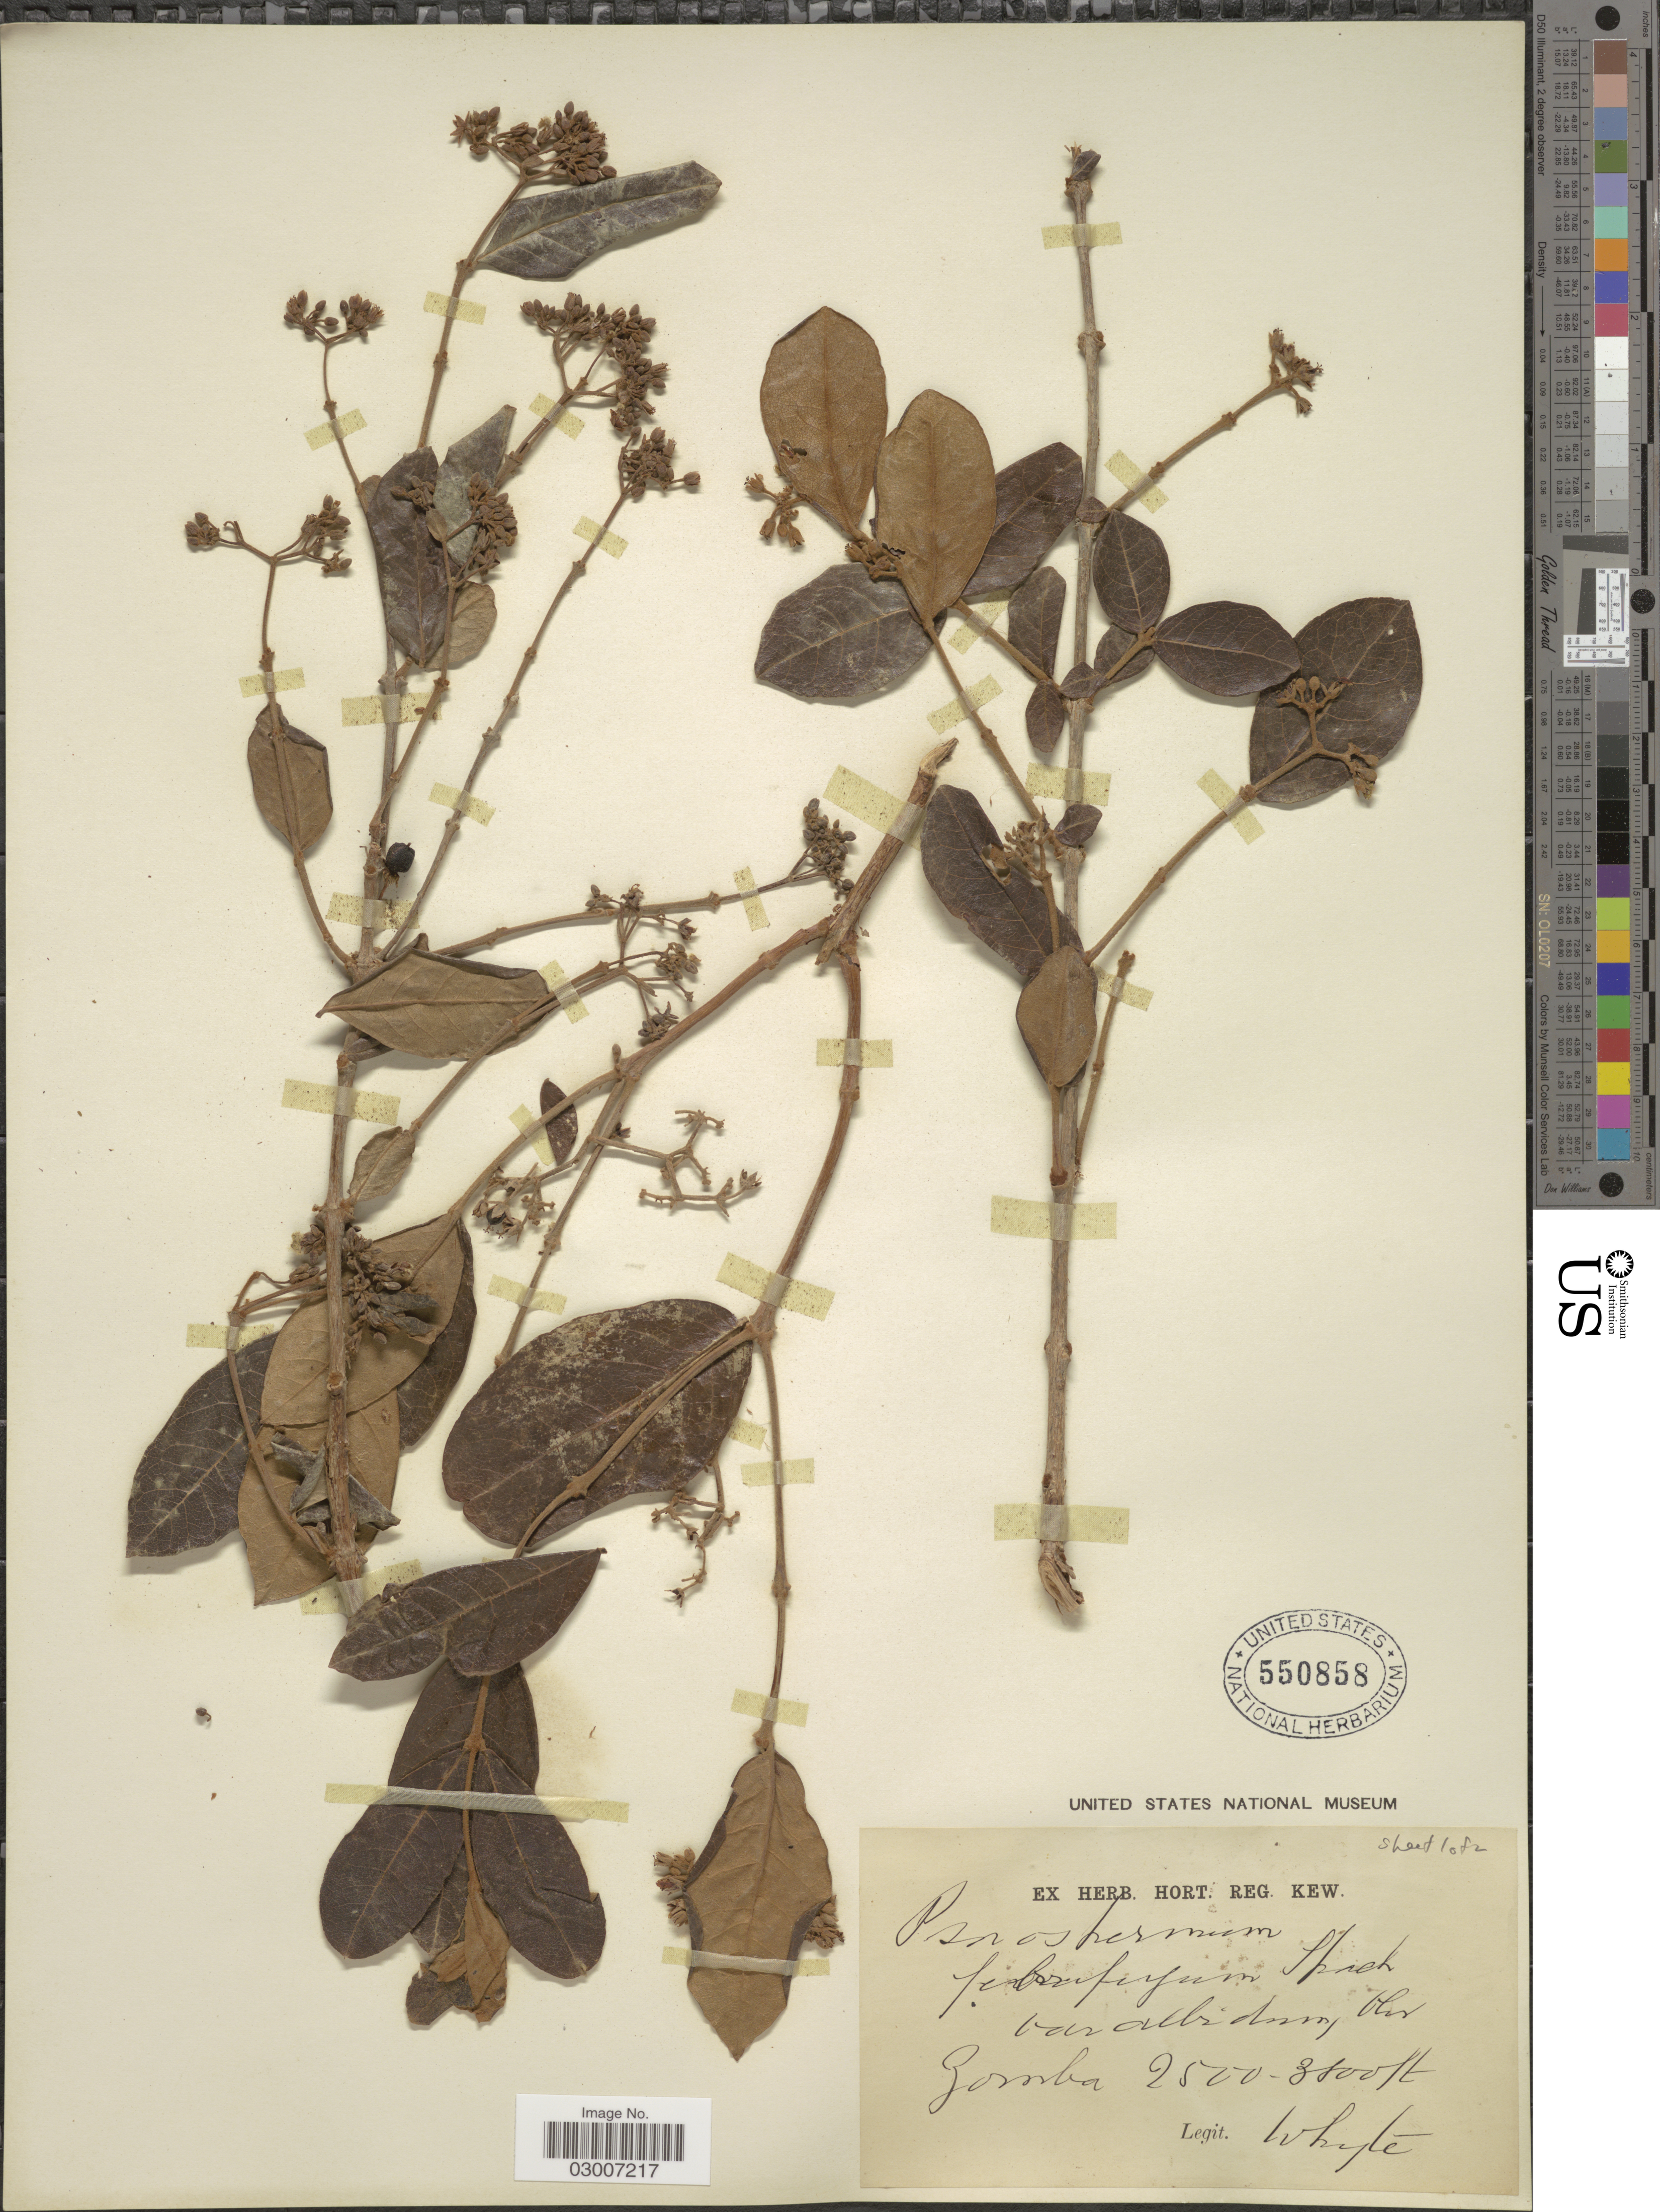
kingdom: Plantae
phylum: Tracheophyta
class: Magnoliopsida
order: Malpighiales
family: Hypericaceae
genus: Psorospermum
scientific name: Psorospermum febrifugum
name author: Spach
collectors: Whyte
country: Malawi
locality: Zomba.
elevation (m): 762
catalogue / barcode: US 550858